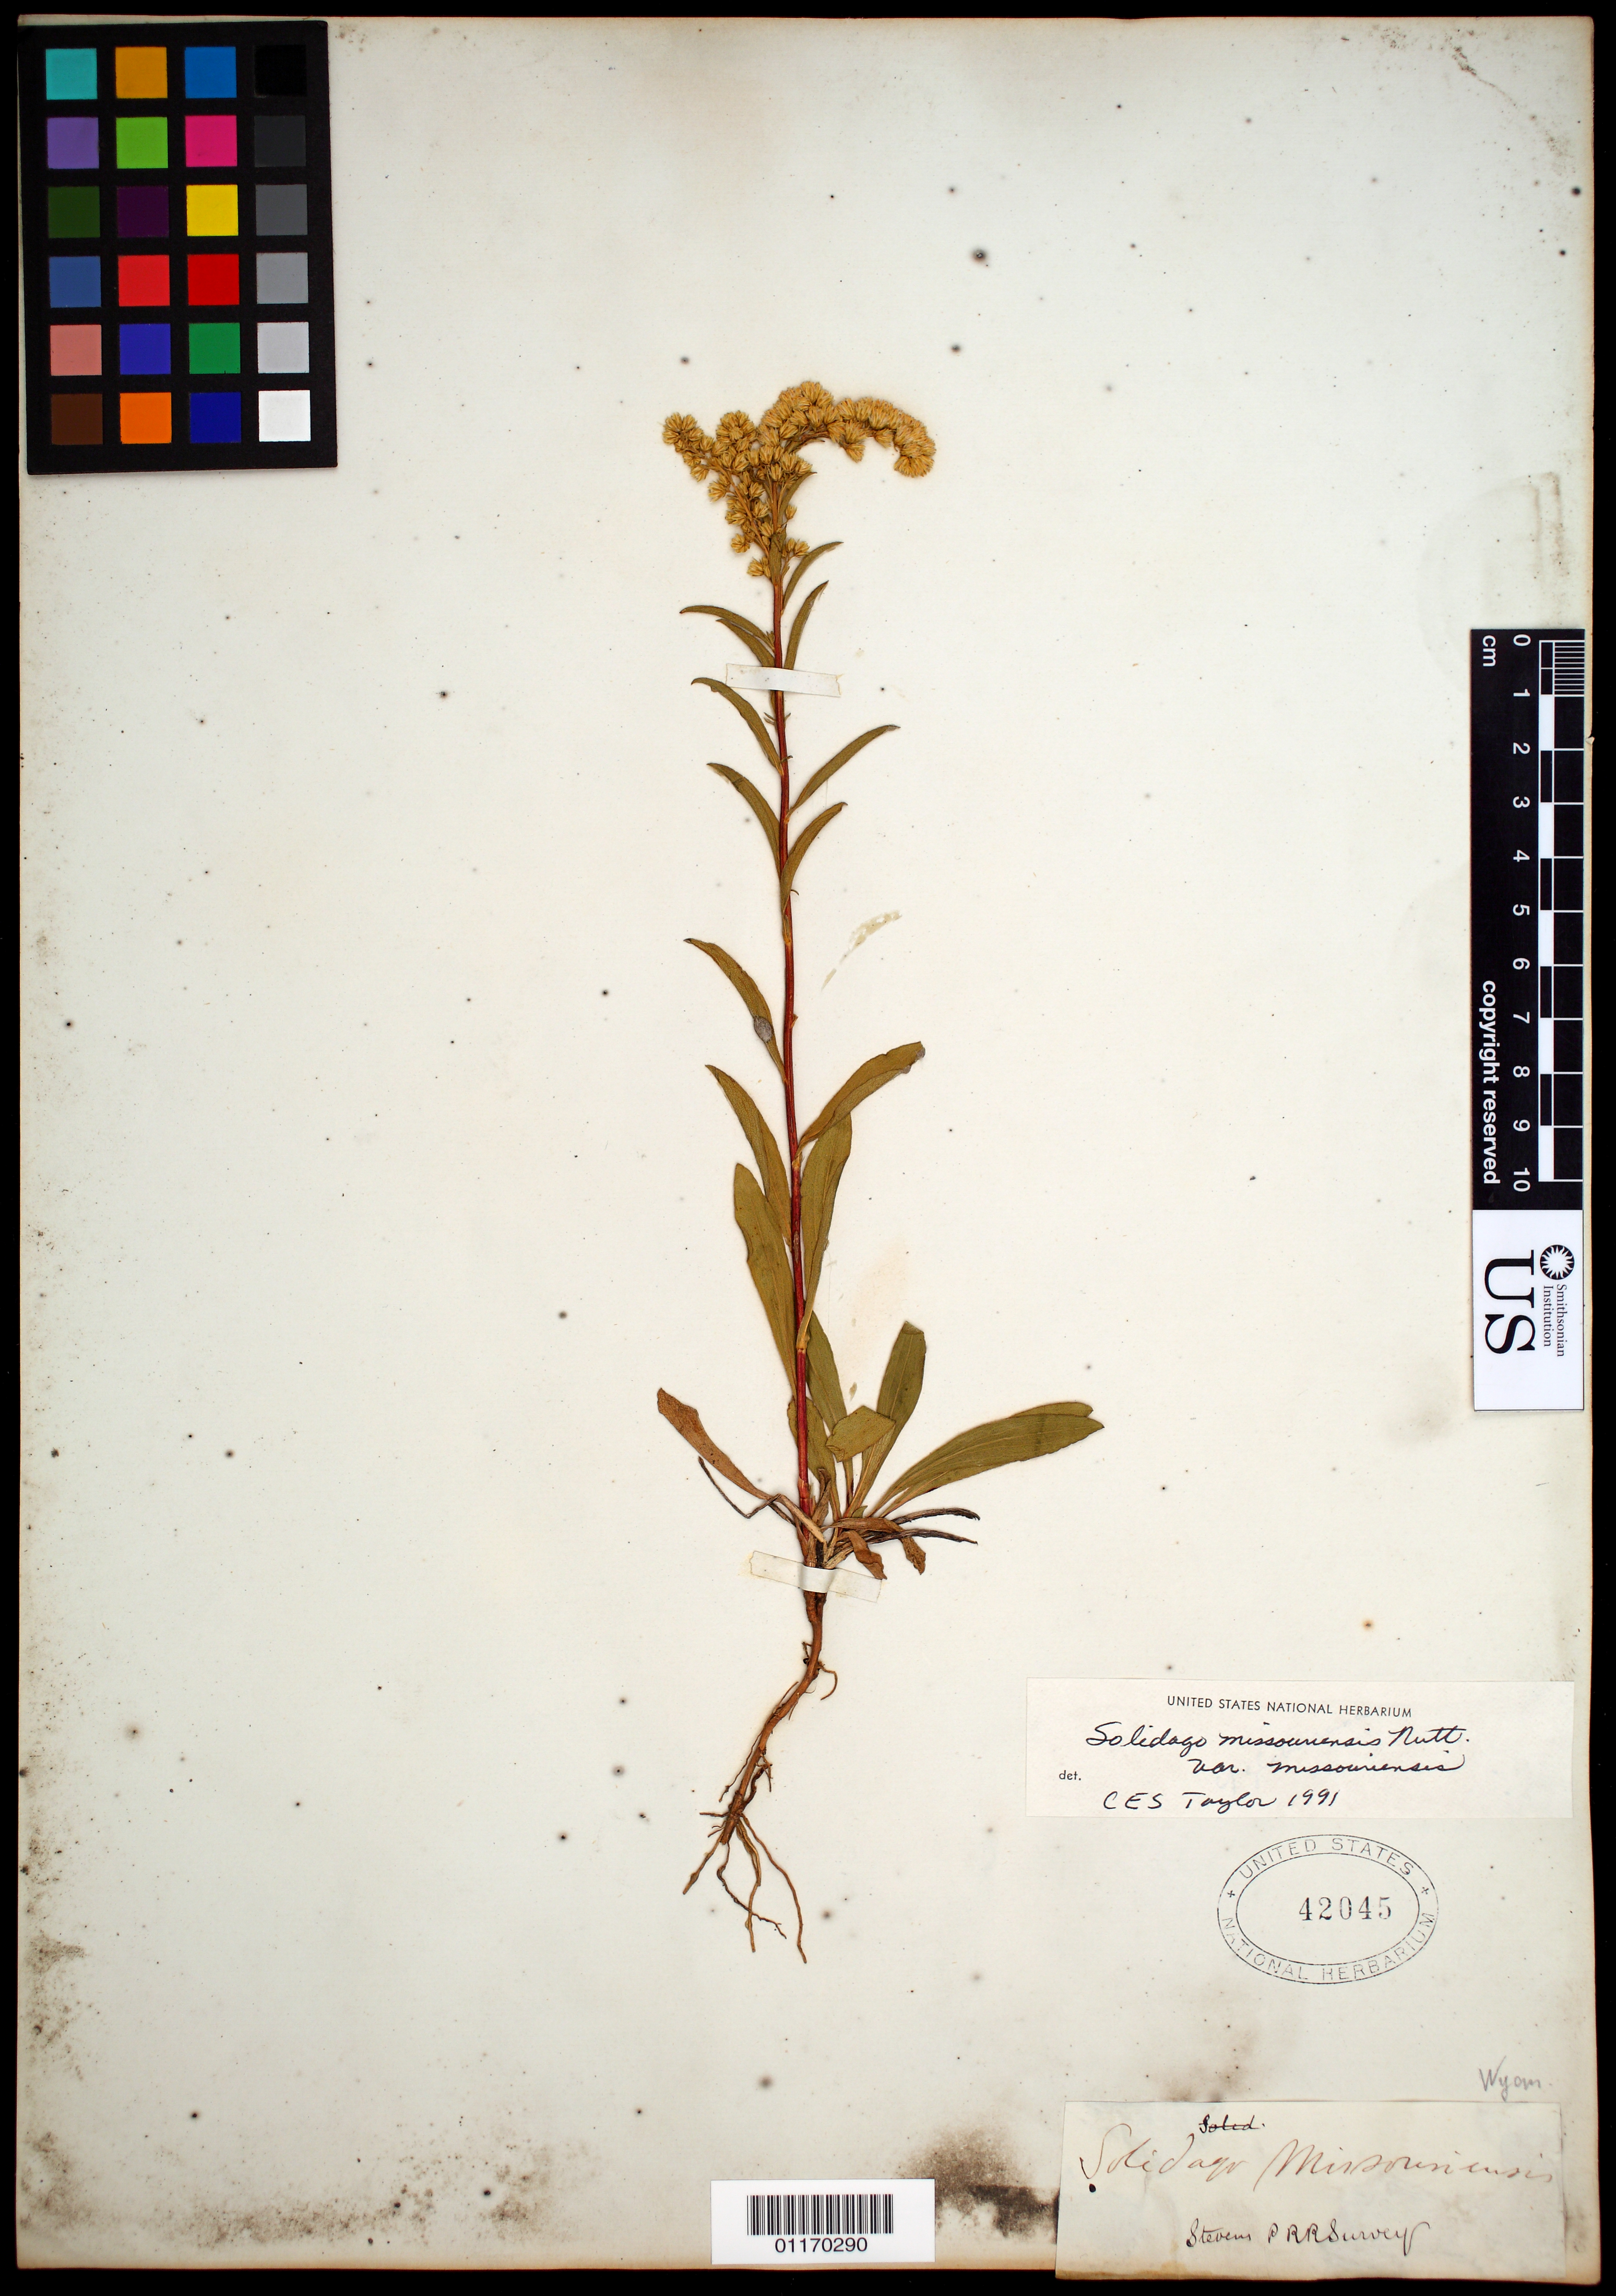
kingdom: Plantae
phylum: Tracheophyta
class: Magnoliopsida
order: Asterales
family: Asteraceae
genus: Solidago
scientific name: Solidago missouriensis var. missouriensis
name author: Nutt.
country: United States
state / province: Wyoming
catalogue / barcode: US 42045